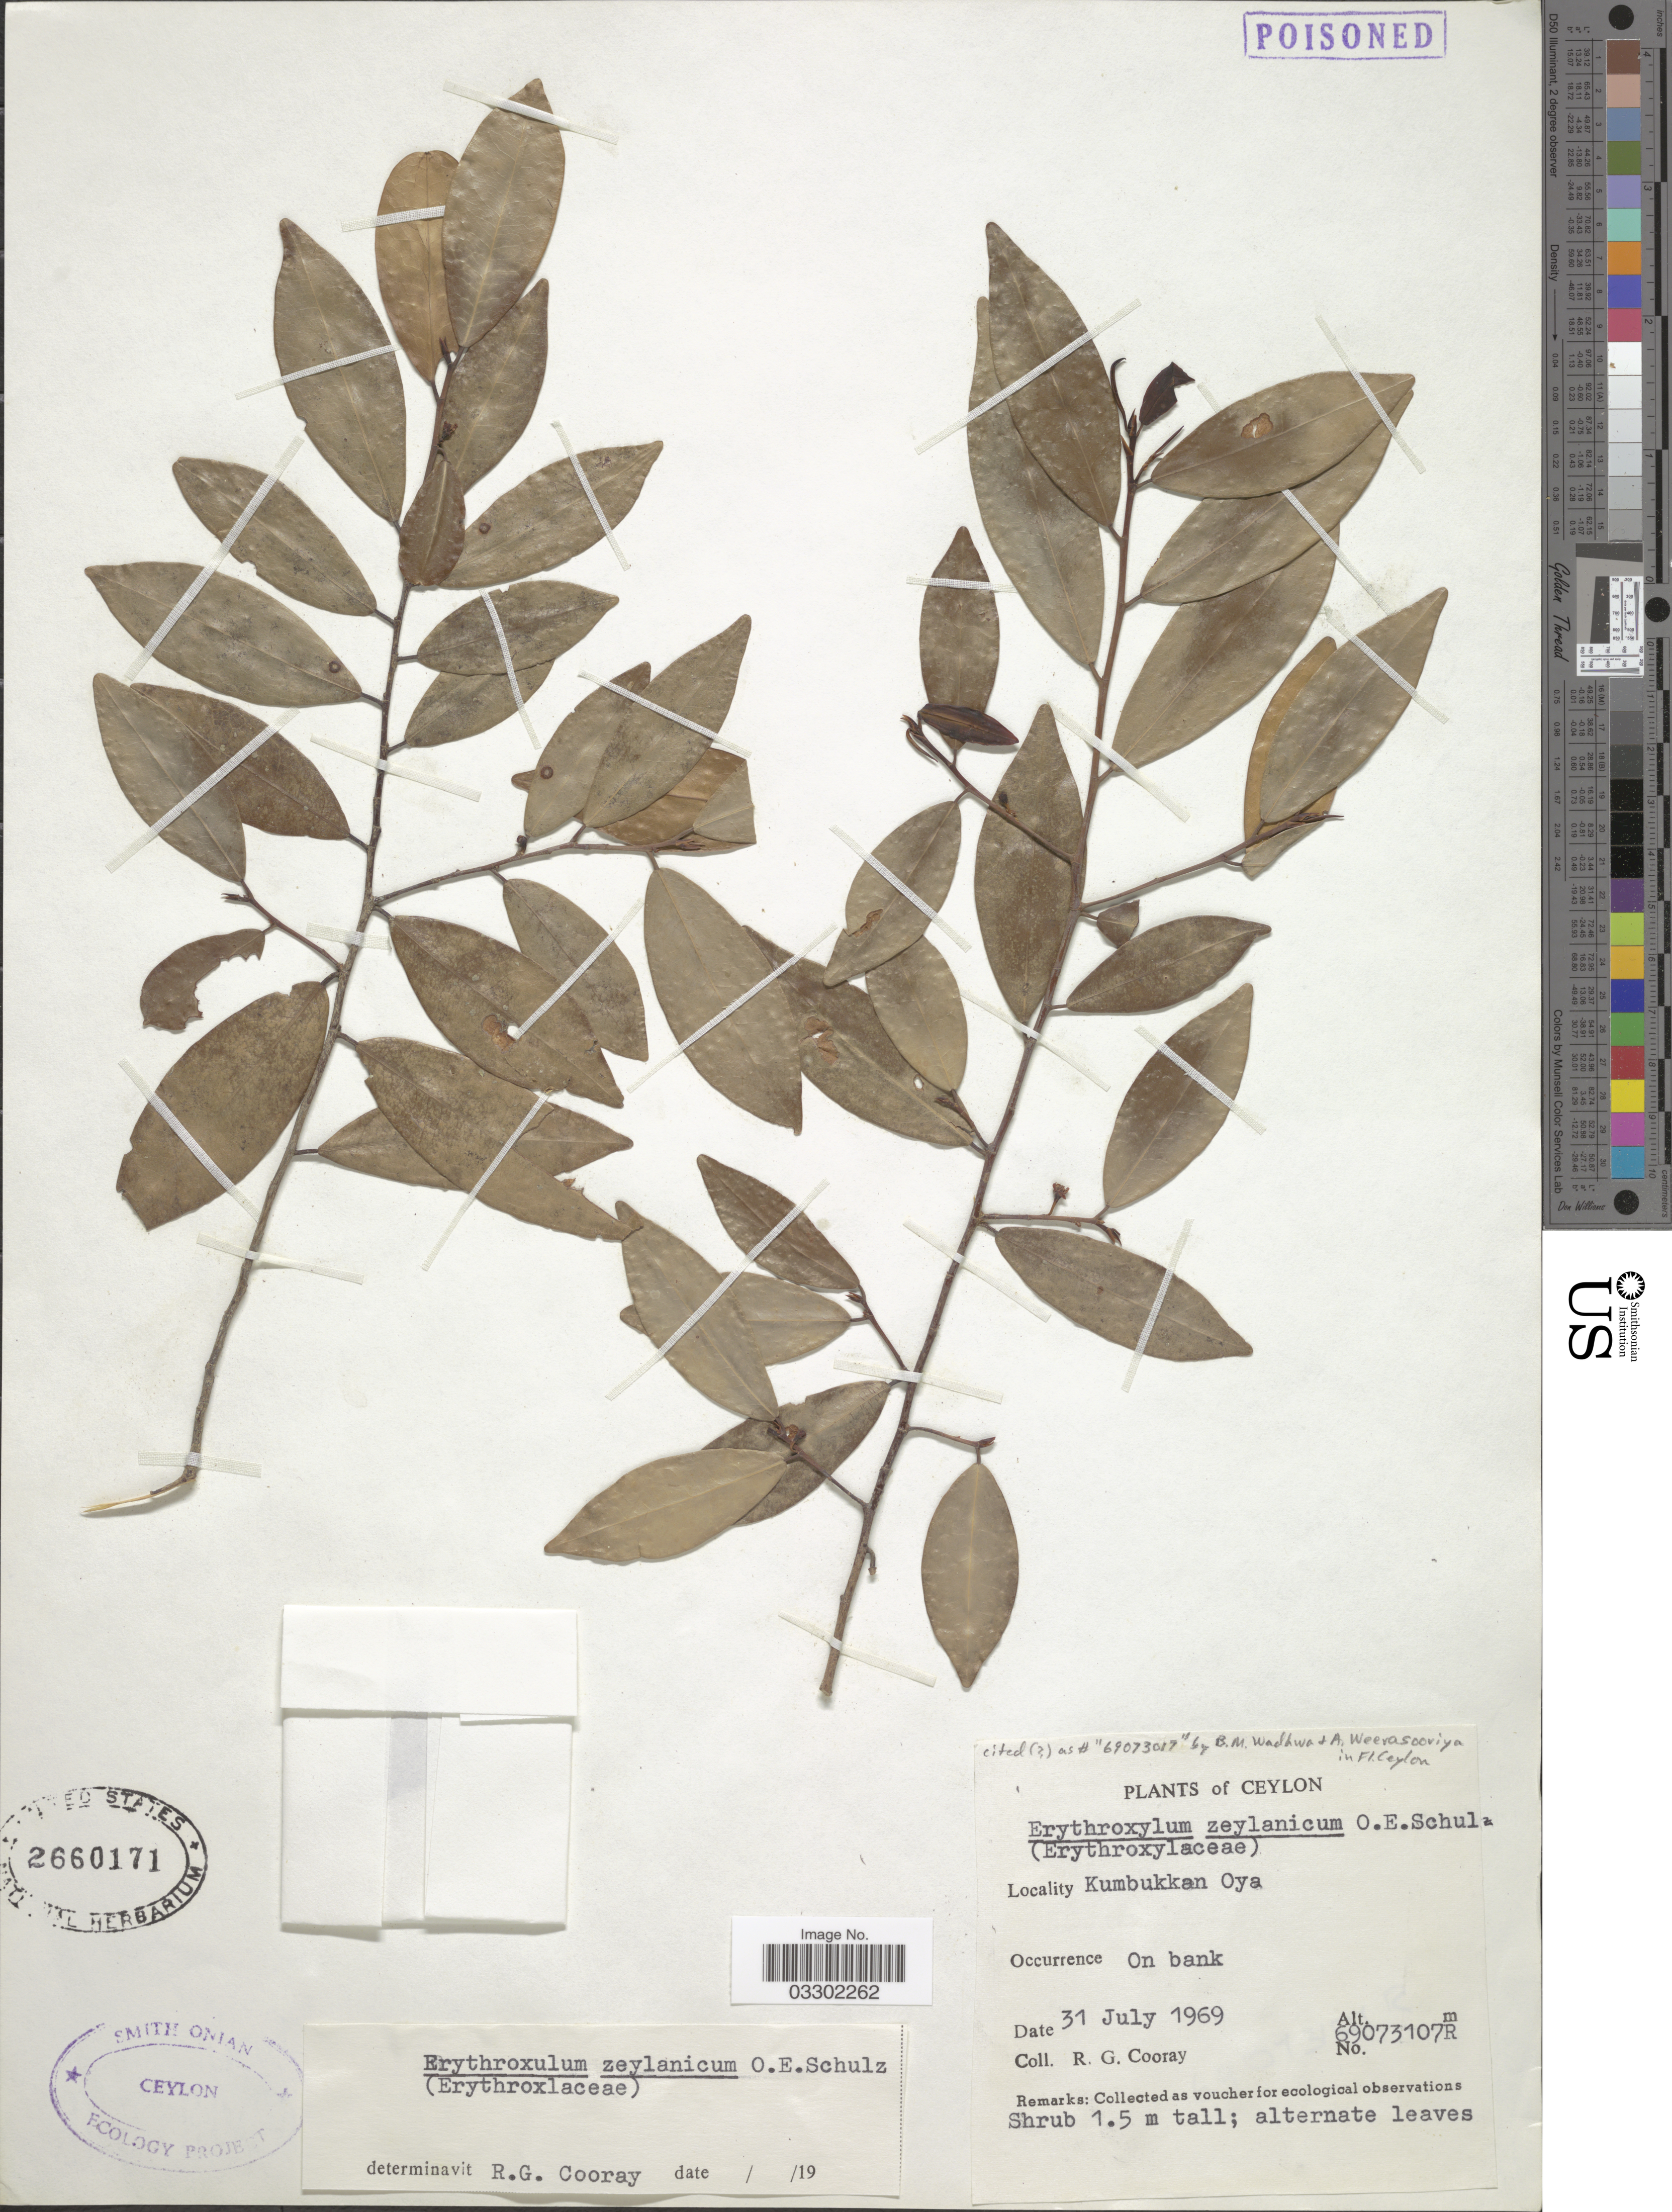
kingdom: Plantae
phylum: Tracheophyta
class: Magnoliopsida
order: Malpighiales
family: Erythroxylaceae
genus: Erythroxylum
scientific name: Erythroxylum zeylanicum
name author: O.E. Schulz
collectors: R. Cooray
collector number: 69073107R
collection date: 1969-07-31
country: Sri Lanka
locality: Ceylon, Kumbukkan Oya.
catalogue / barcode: US 2660171